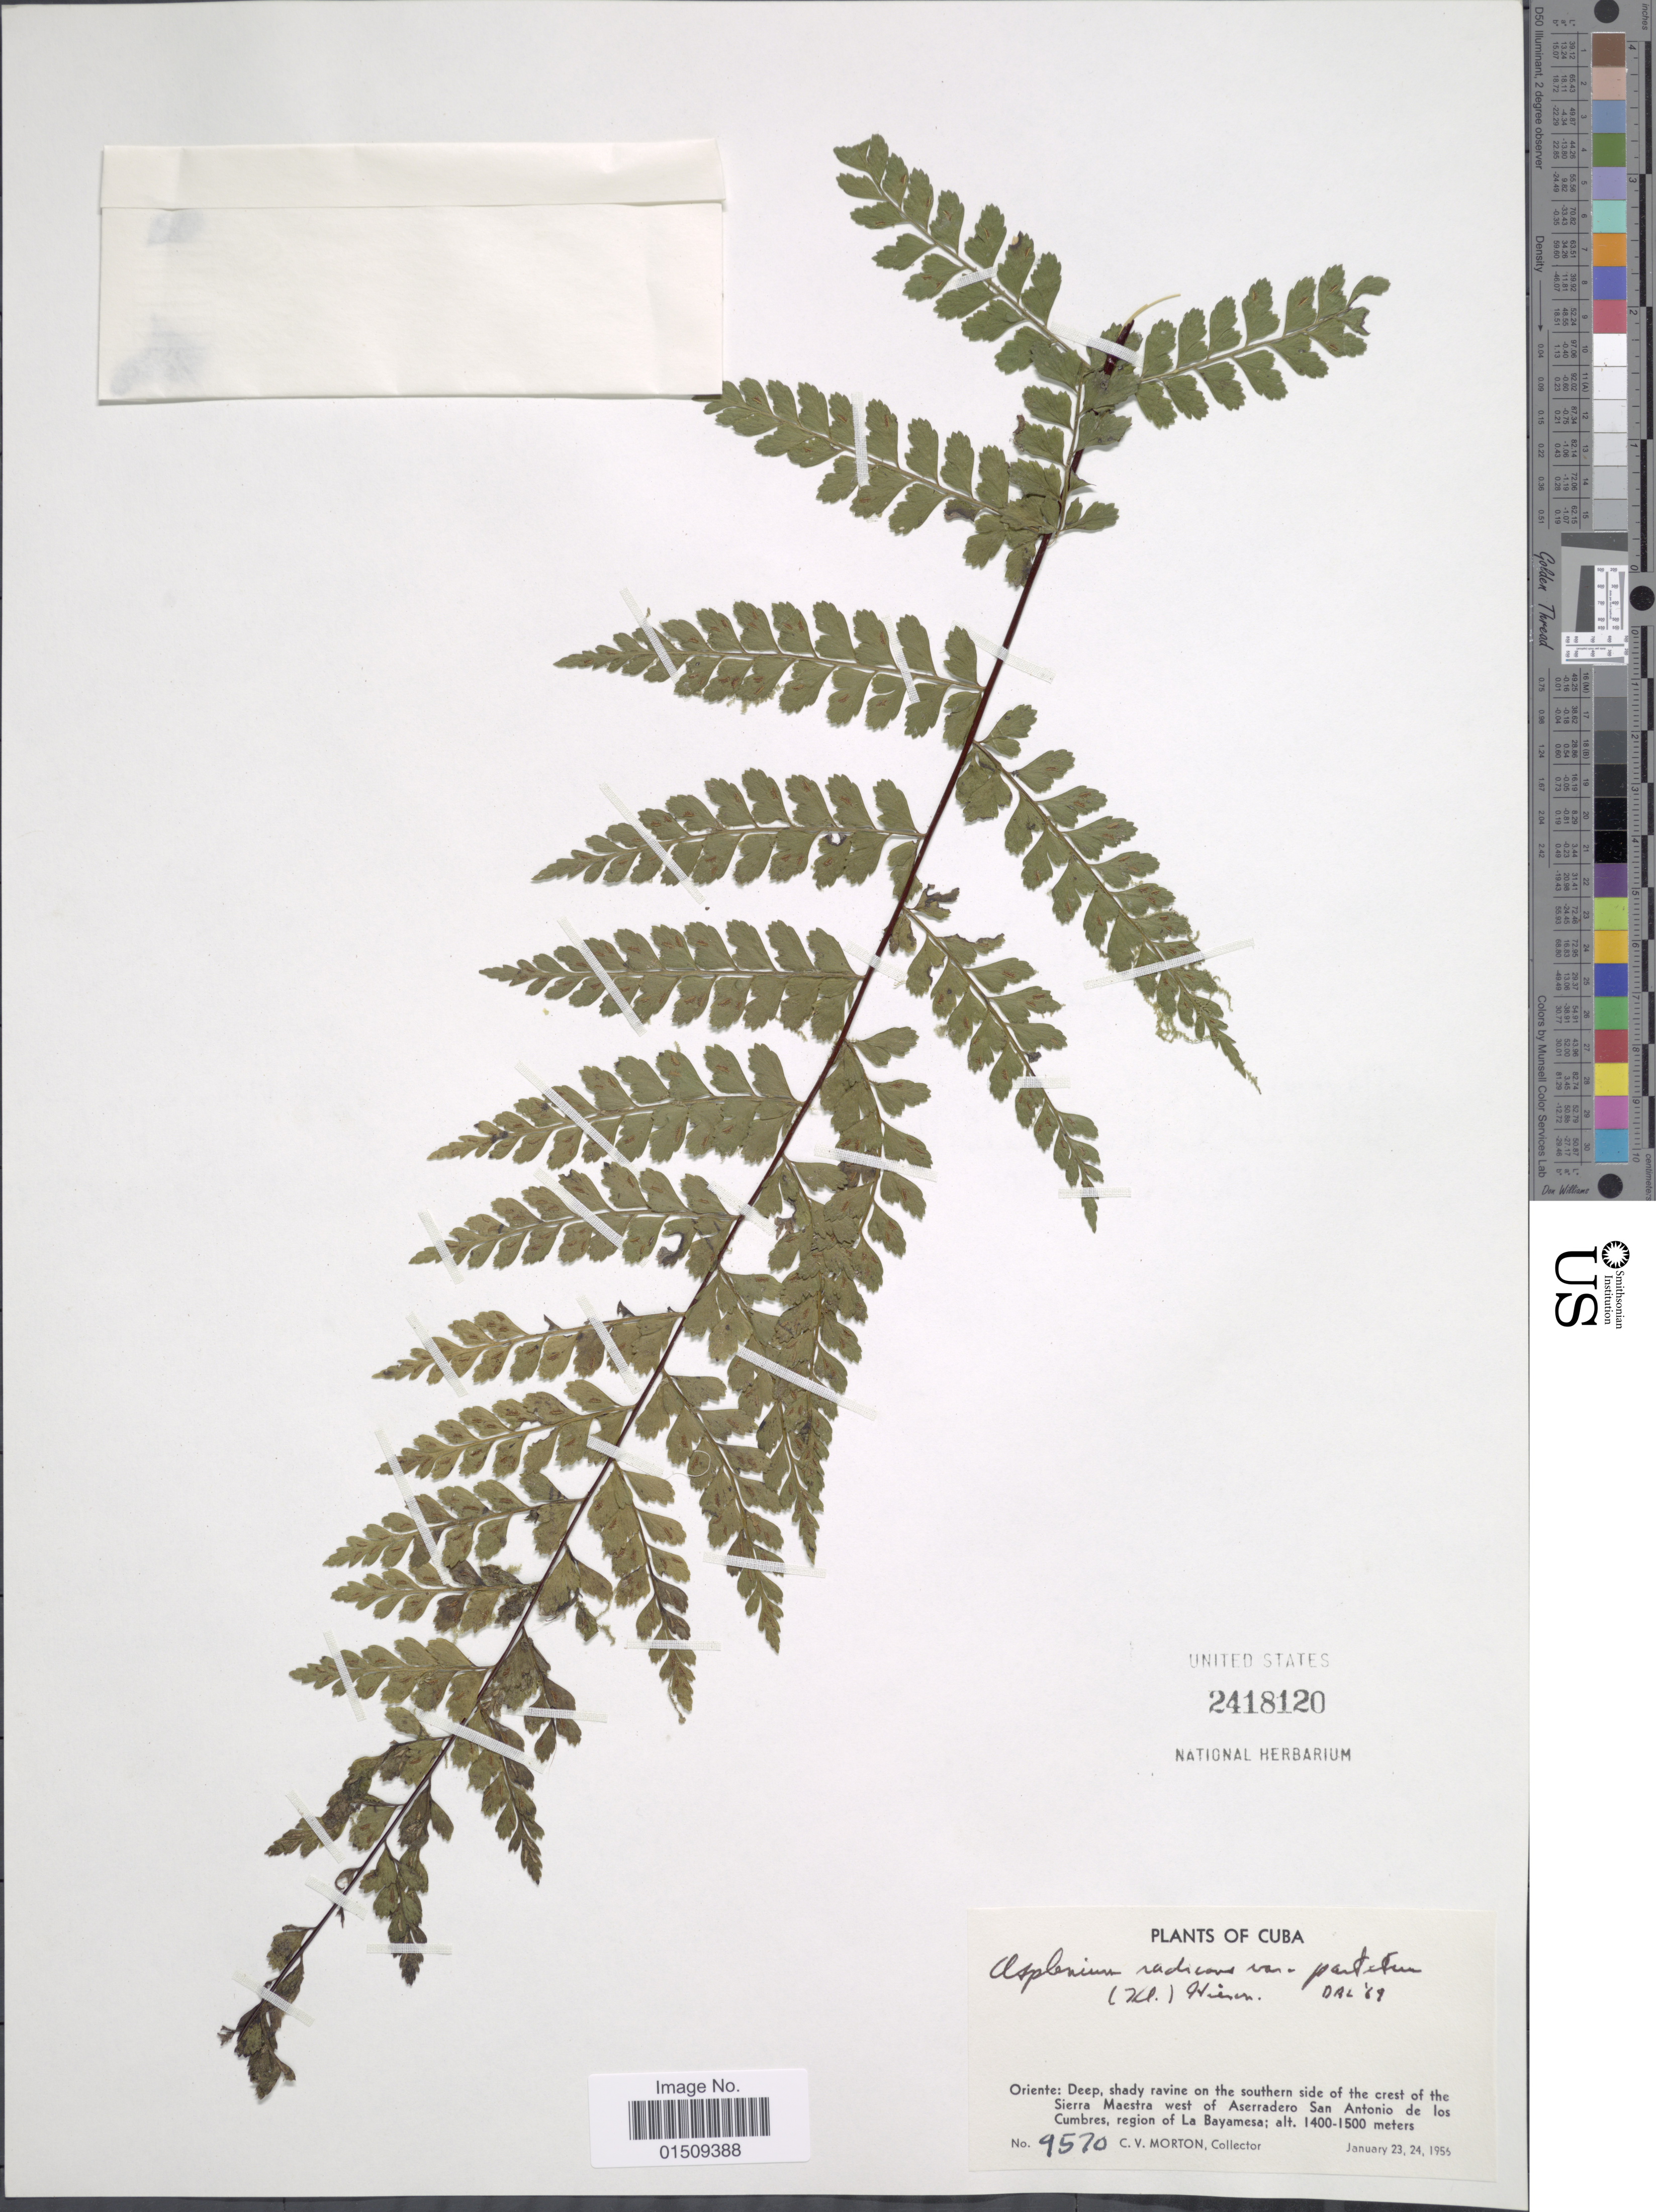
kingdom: Plantae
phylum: Tracheophyta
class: Polypodiopsida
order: Polypodiales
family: Aspleniaceae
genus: Asplenium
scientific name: Asplenium radicans var. dentatum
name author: (Klotzsch) Bonap.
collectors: C. V. Morton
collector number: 9570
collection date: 1956-01-23/1956-01-24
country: Cuba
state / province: Oriente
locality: Deep, shady ravine on the southern side of the crest of the Sierra Maestra west of Aserradero San Antonio de los Cumbres, region of La Bayamesa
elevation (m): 1400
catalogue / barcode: US 2418120